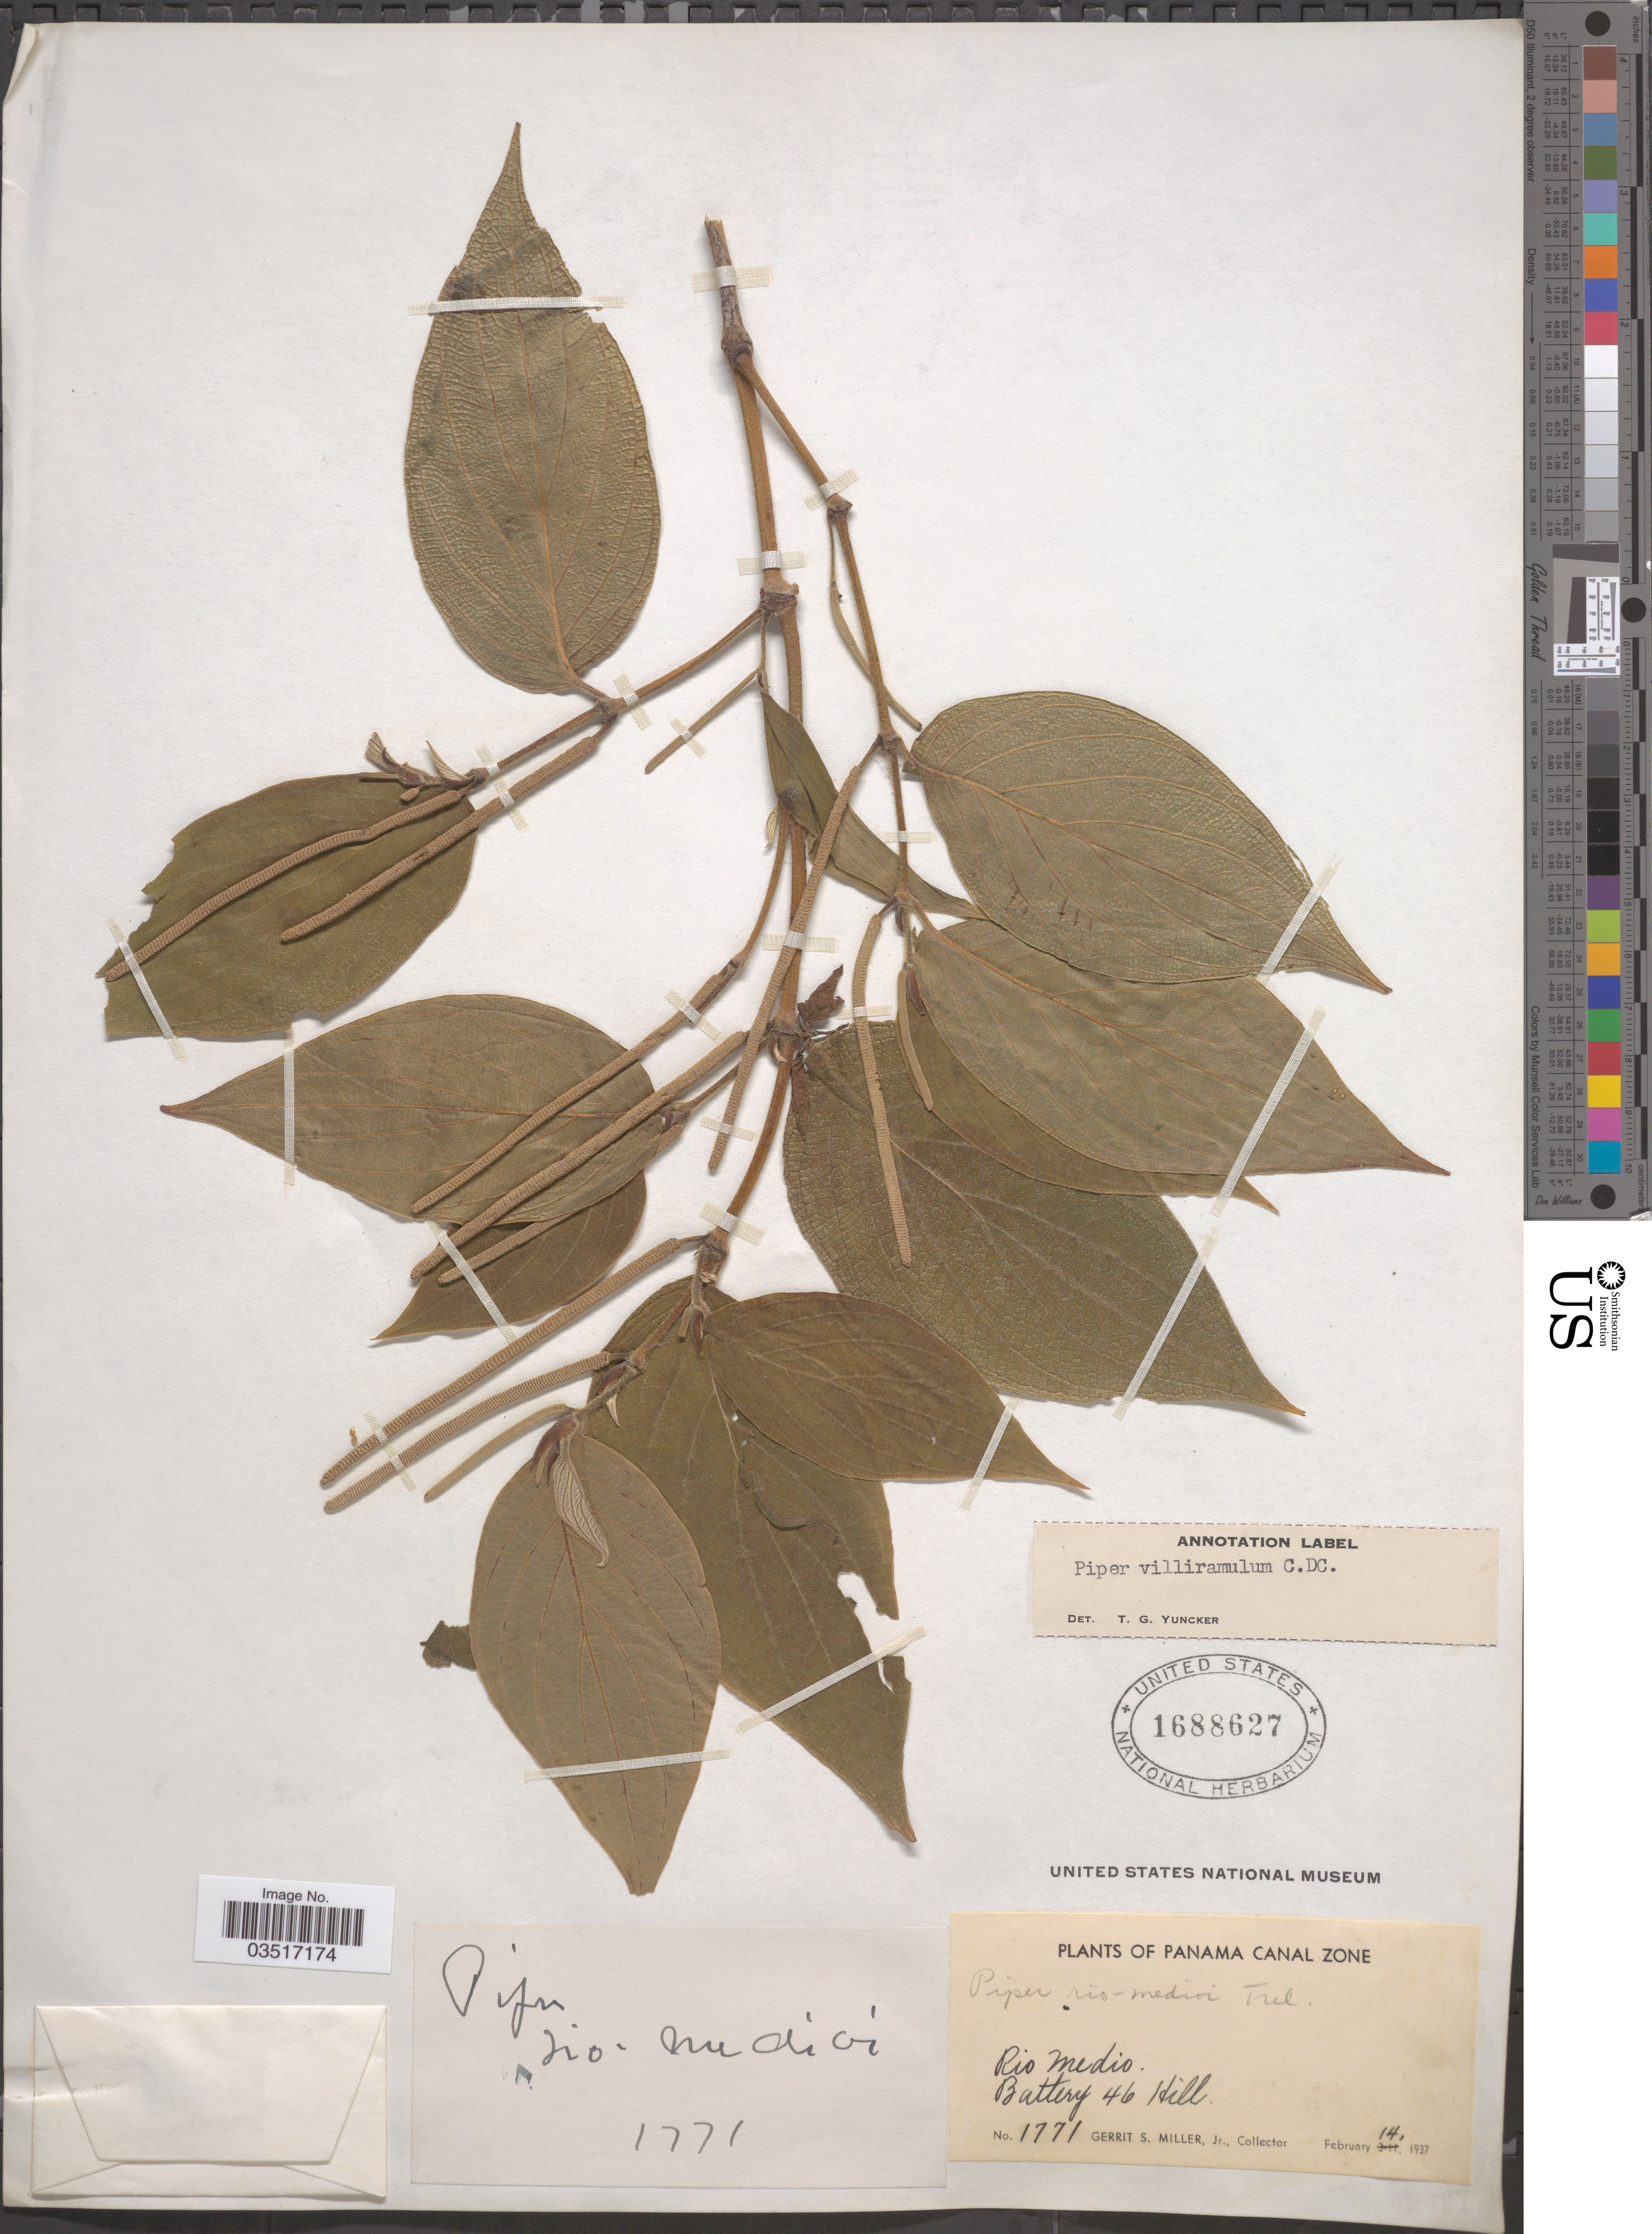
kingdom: Plantae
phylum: Tracheophyta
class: Magnoliopsida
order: Piperales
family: Piperaceae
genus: Piper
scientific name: Piper villiramulum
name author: C. DC.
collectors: G. S. Miller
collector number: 1771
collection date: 1937-02-14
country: Panama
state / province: Colón / Panamá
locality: Panama Canal Zone. Rio Medio. Battery 46 Hill.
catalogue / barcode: US 1688627